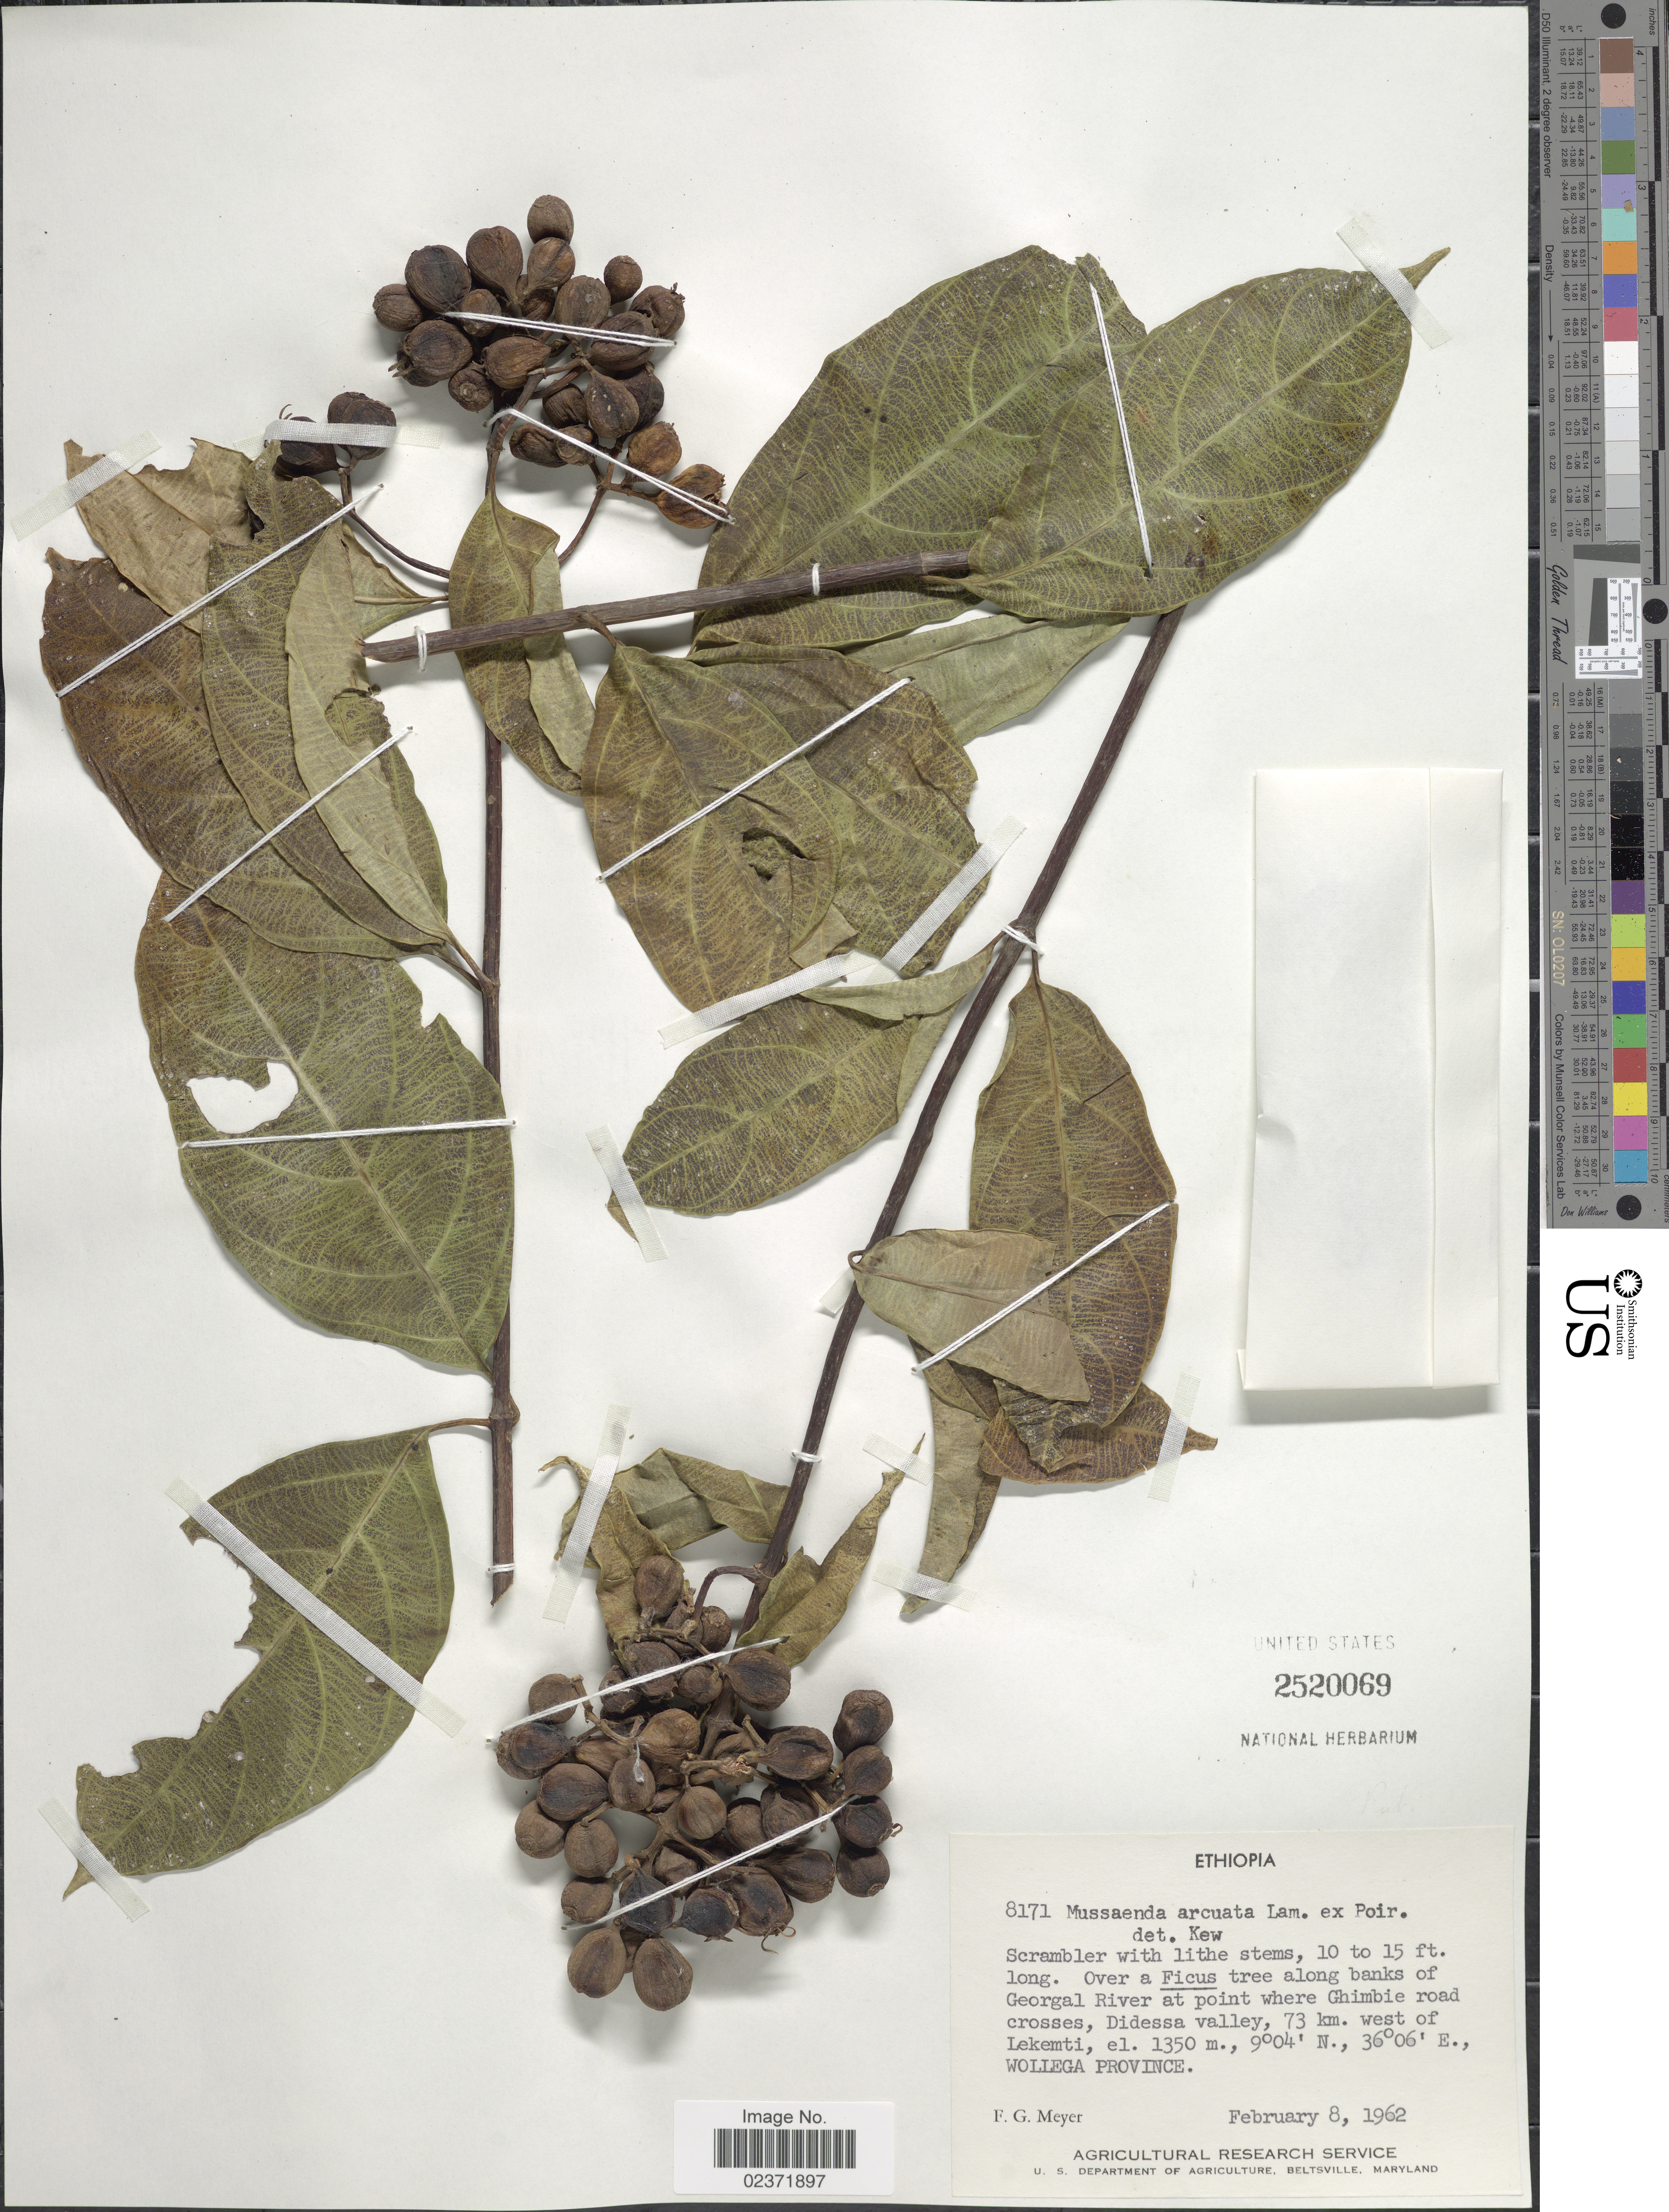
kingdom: Plantae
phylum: Tracheophyta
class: Magnoliopsida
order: Gentianales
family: Rubiaceae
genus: Mussaenda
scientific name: Mussaenda arcuata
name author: Poir.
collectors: F. G. Meyer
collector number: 8171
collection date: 1962-02-08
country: Ethiopia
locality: Along banks of Georgal River at point where Ghimbie road crosses, Didessa valley, 73 km. west of Lekemti, Wollega Province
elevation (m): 1350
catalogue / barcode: US 2520069